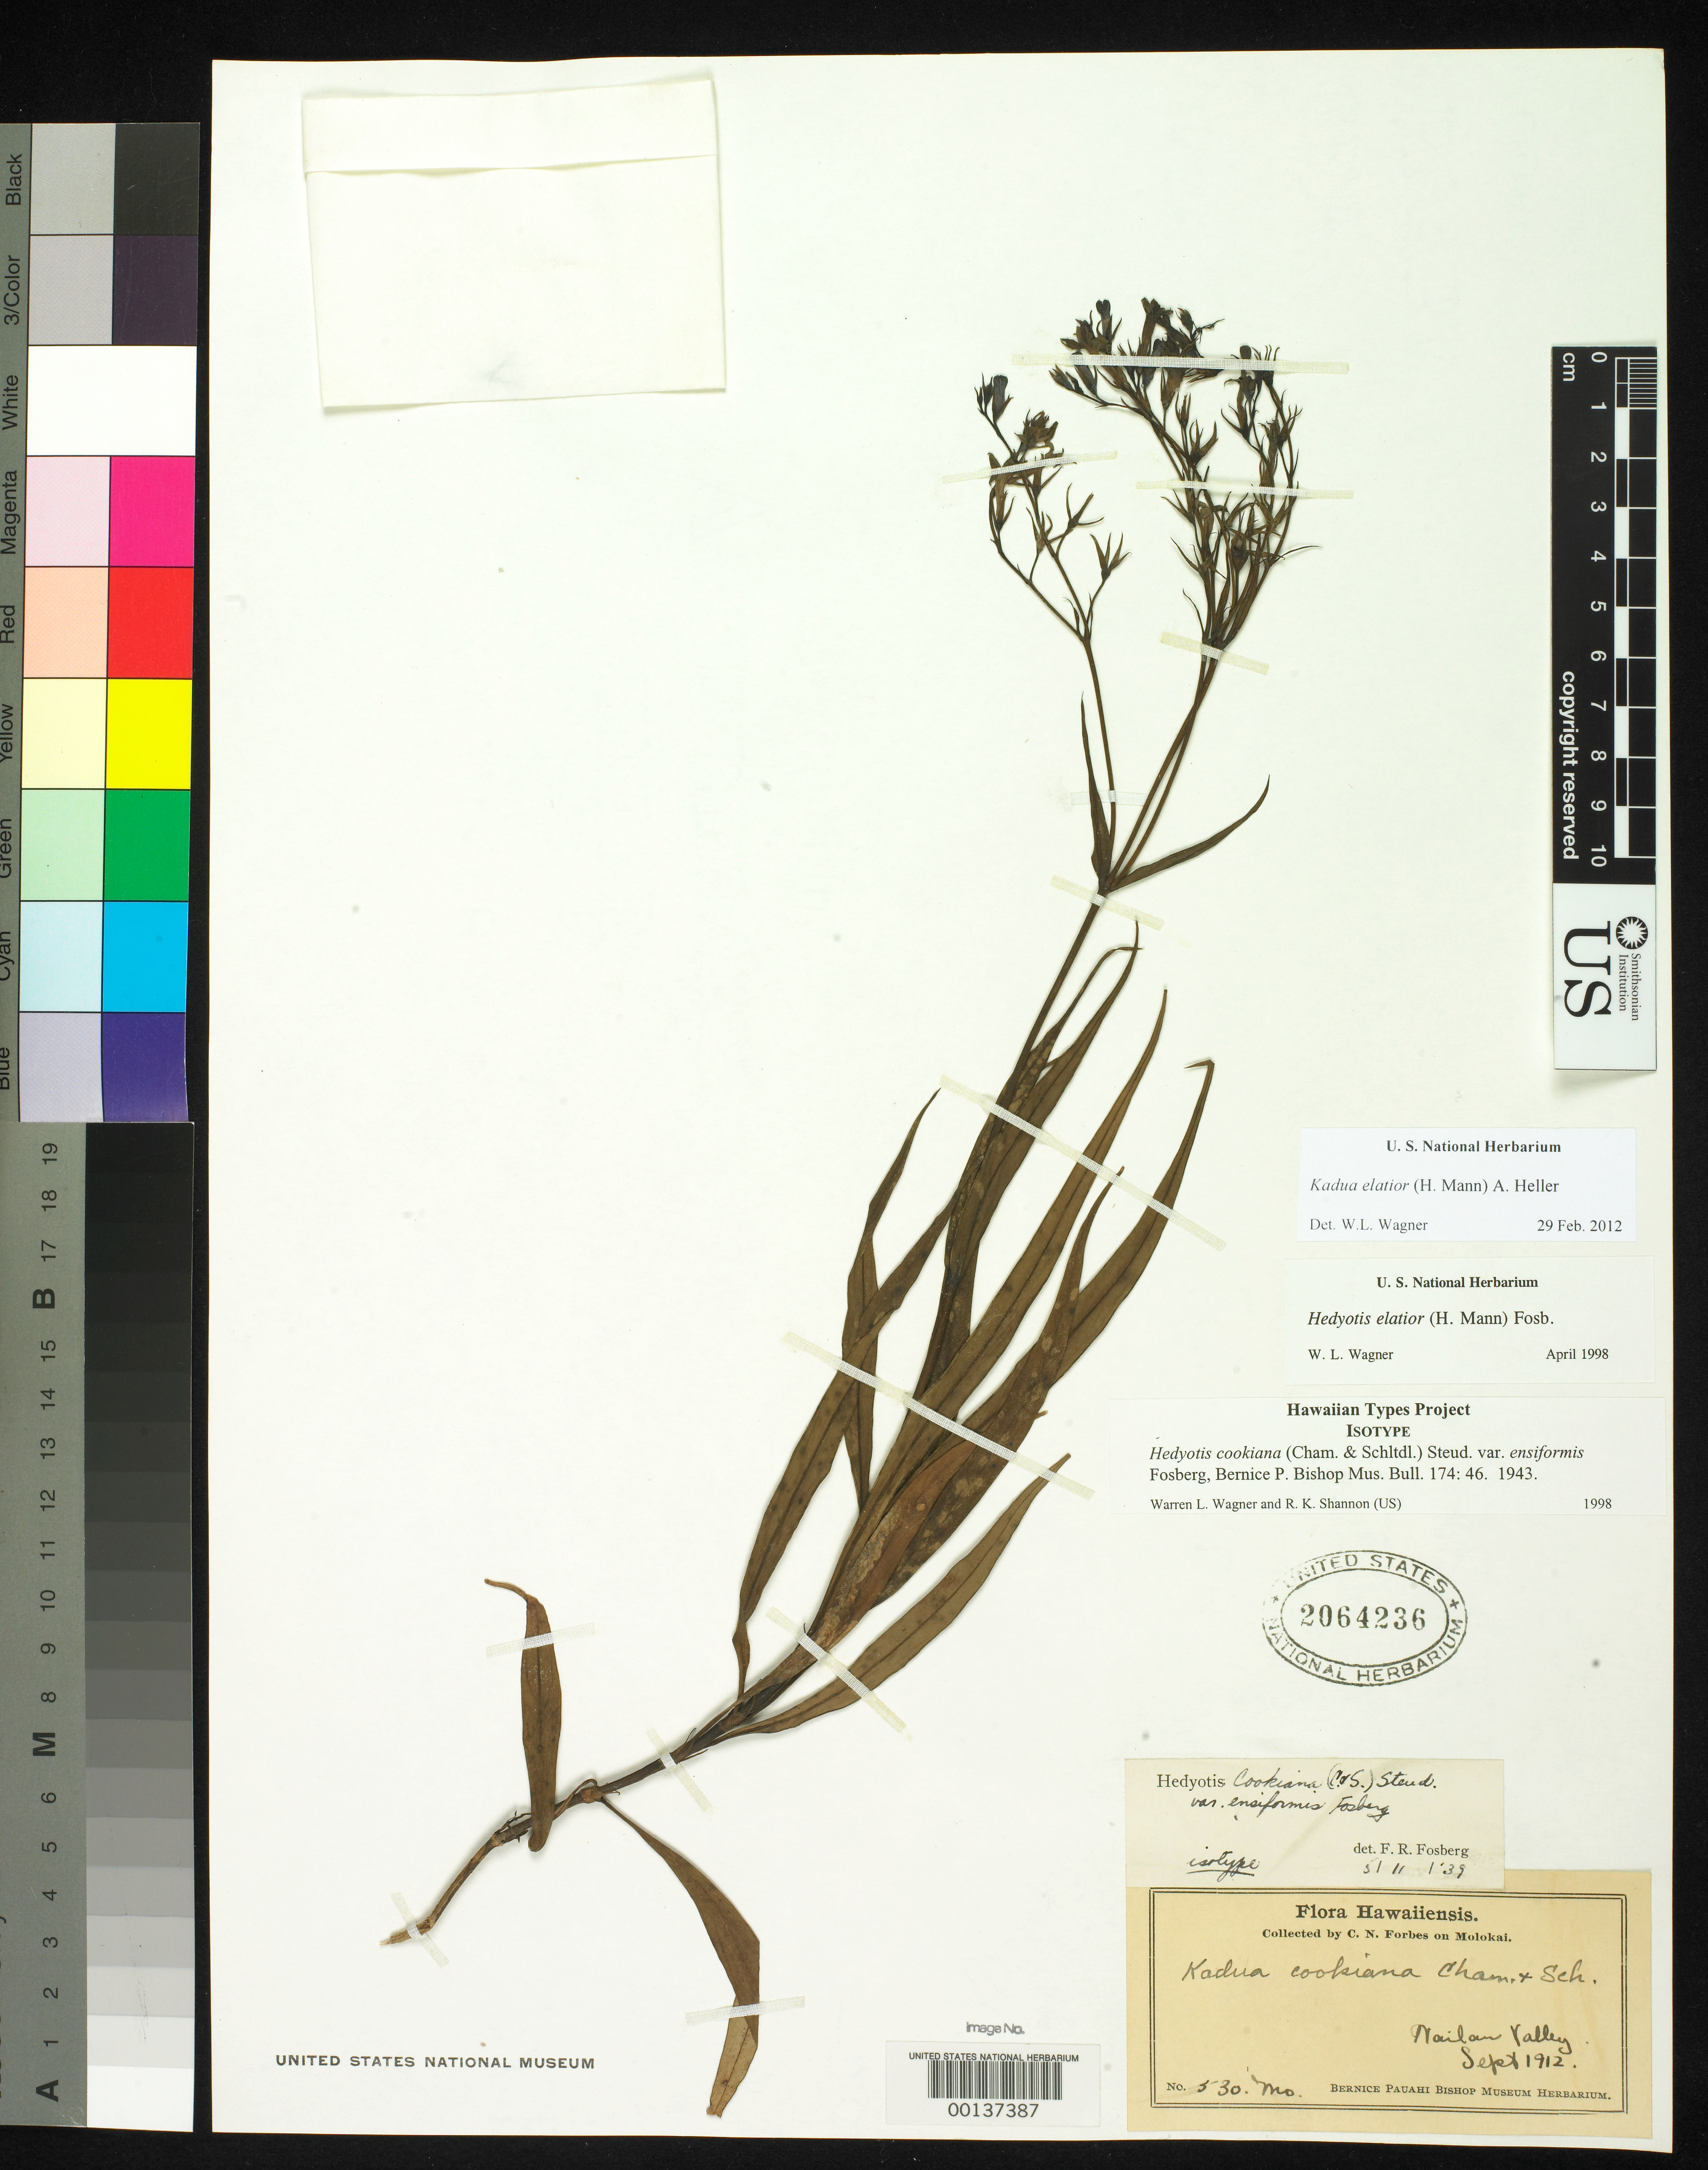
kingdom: Plantae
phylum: Tracheophyta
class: Magnoliopsida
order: Gentianales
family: Rubiaceae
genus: Hedyotis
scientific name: Hedyotis cookiana var. ensiformis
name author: Fosberg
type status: Isotype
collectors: C. N. Forbes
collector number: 530 Mo.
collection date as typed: Sep 1912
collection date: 1912-09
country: United States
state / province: Hawaii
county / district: Maui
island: Moloka'i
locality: Wailau Valley.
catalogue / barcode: US 2064236